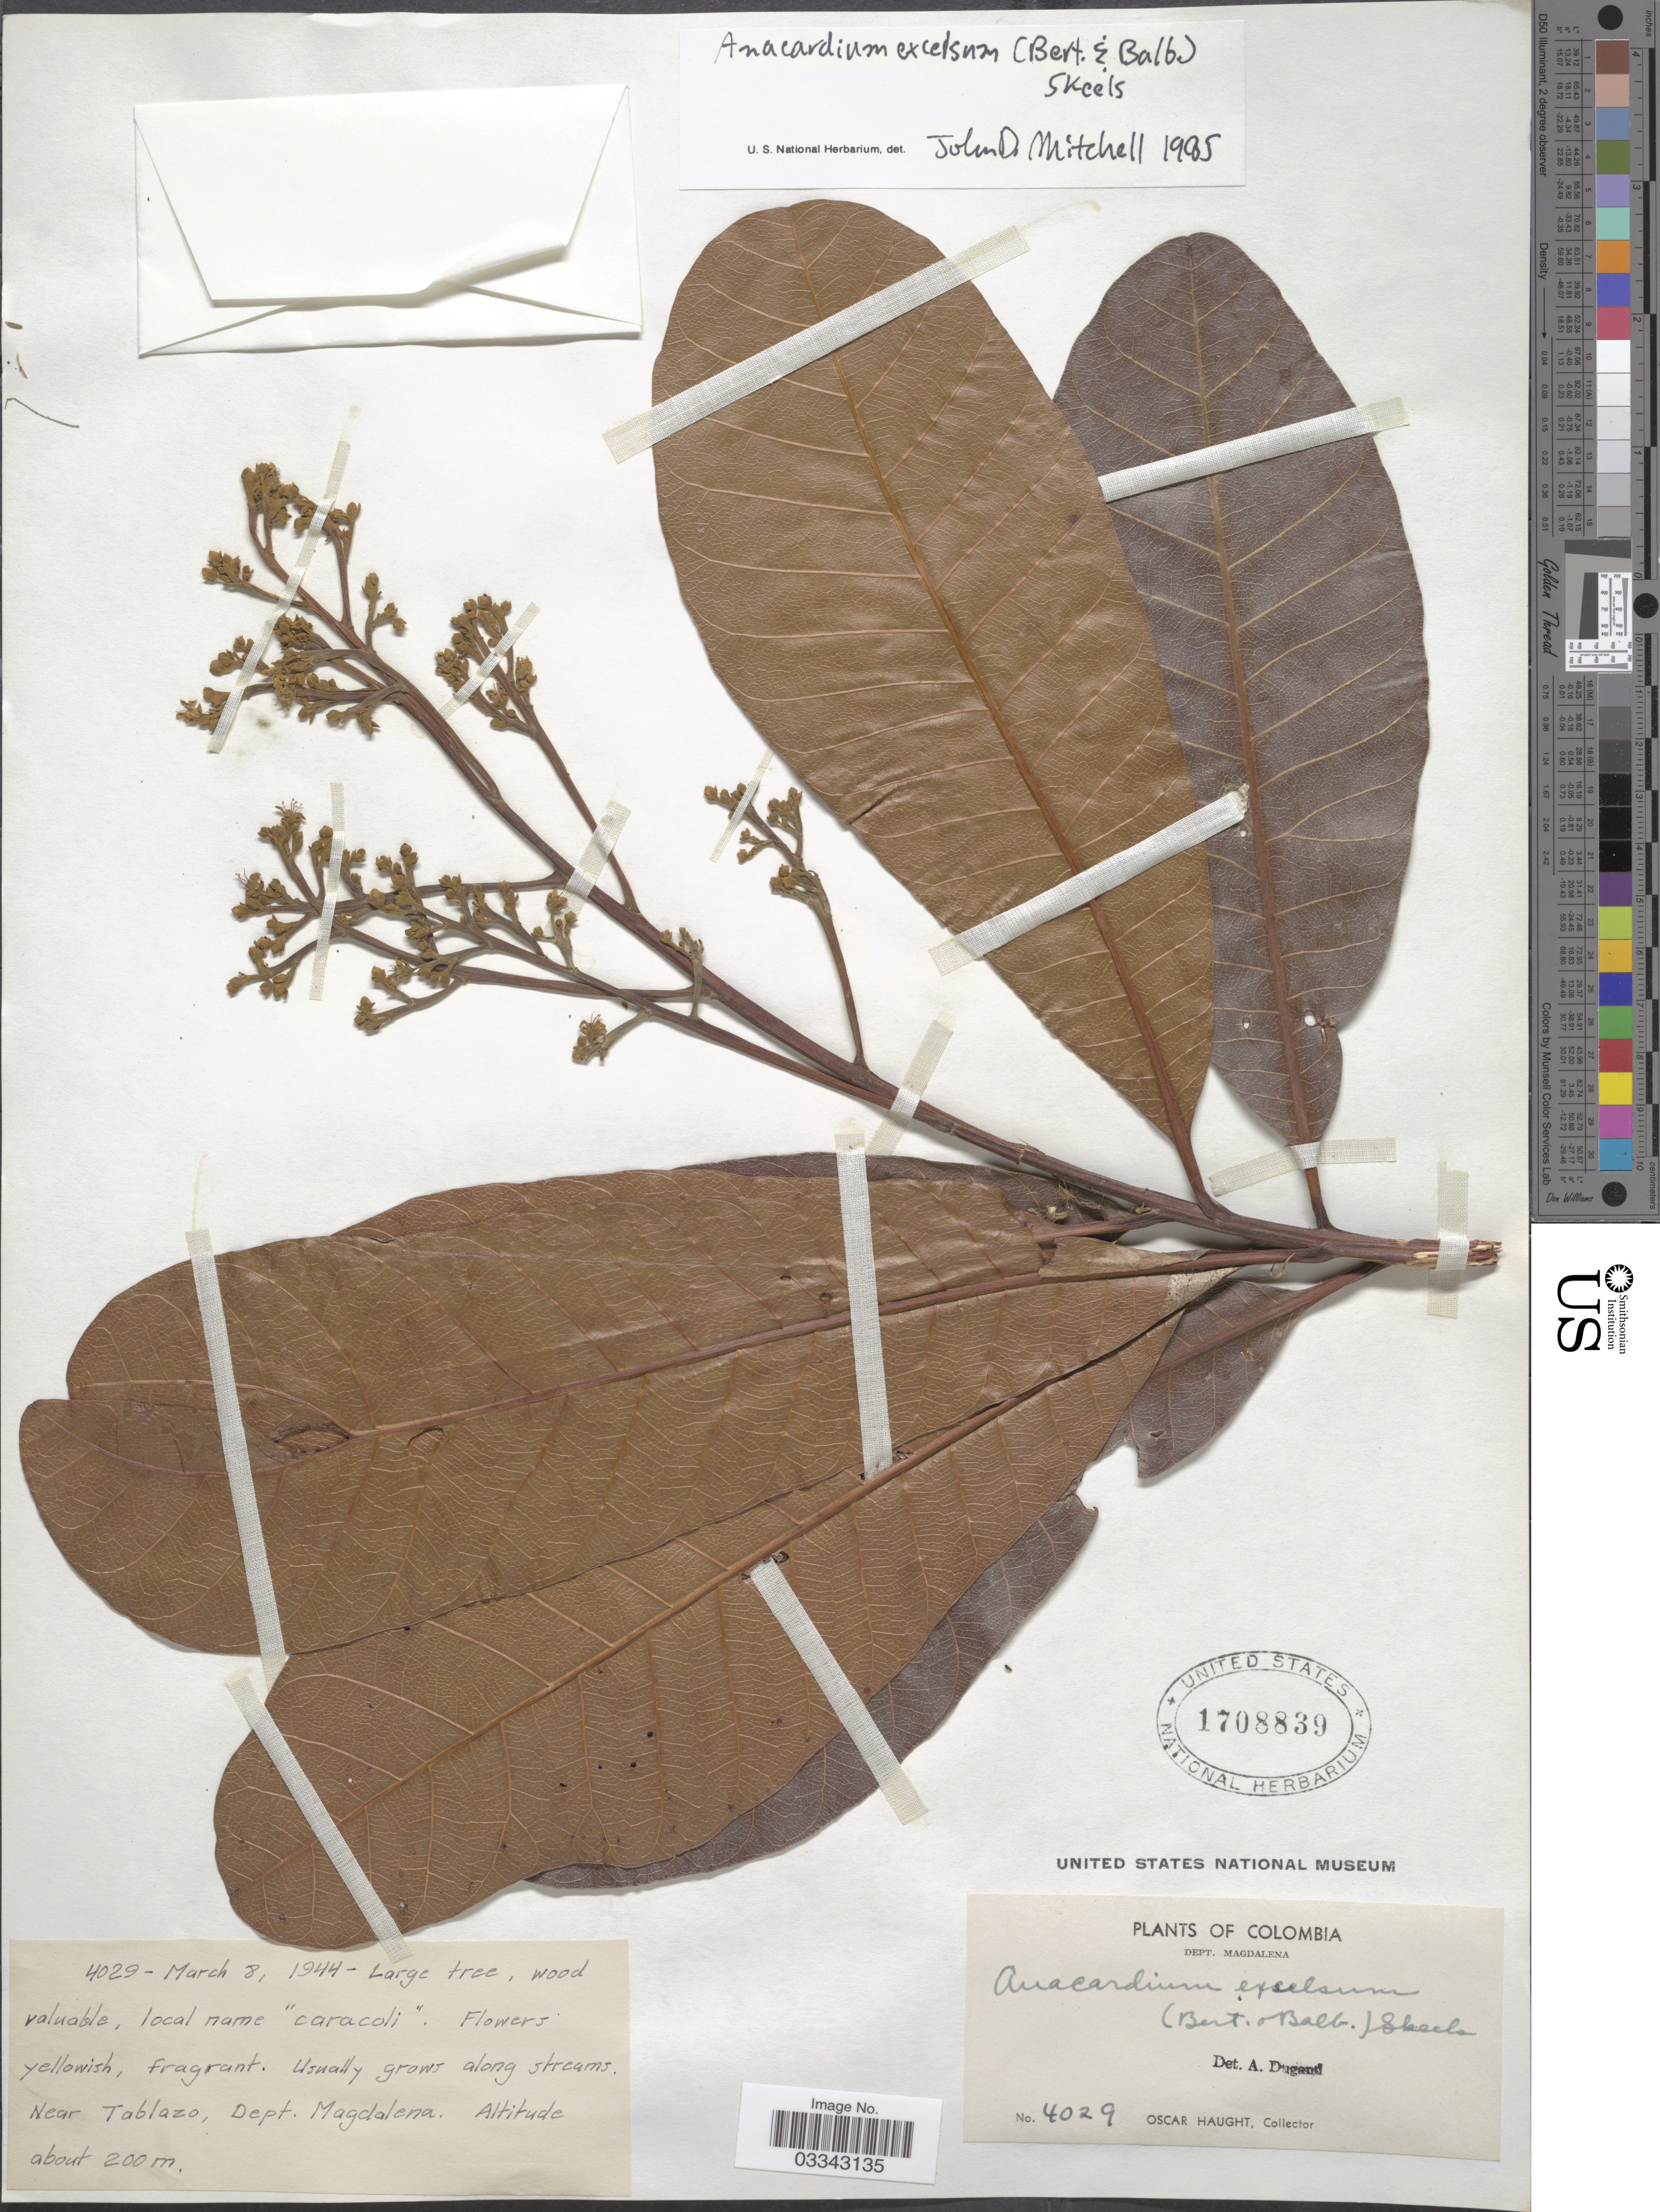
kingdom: Plantae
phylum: Tracheophyta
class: Magnoliopsida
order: Sapindales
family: Anacardiaceae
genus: Anacardium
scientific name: Anacardium excelsum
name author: (Kunth) Skeels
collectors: O. Haught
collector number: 4029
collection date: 1944-03-08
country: Colombia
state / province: Magdalena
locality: Dept. Magdalena. Near Tablazo.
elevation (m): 200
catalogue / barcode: US 1708839